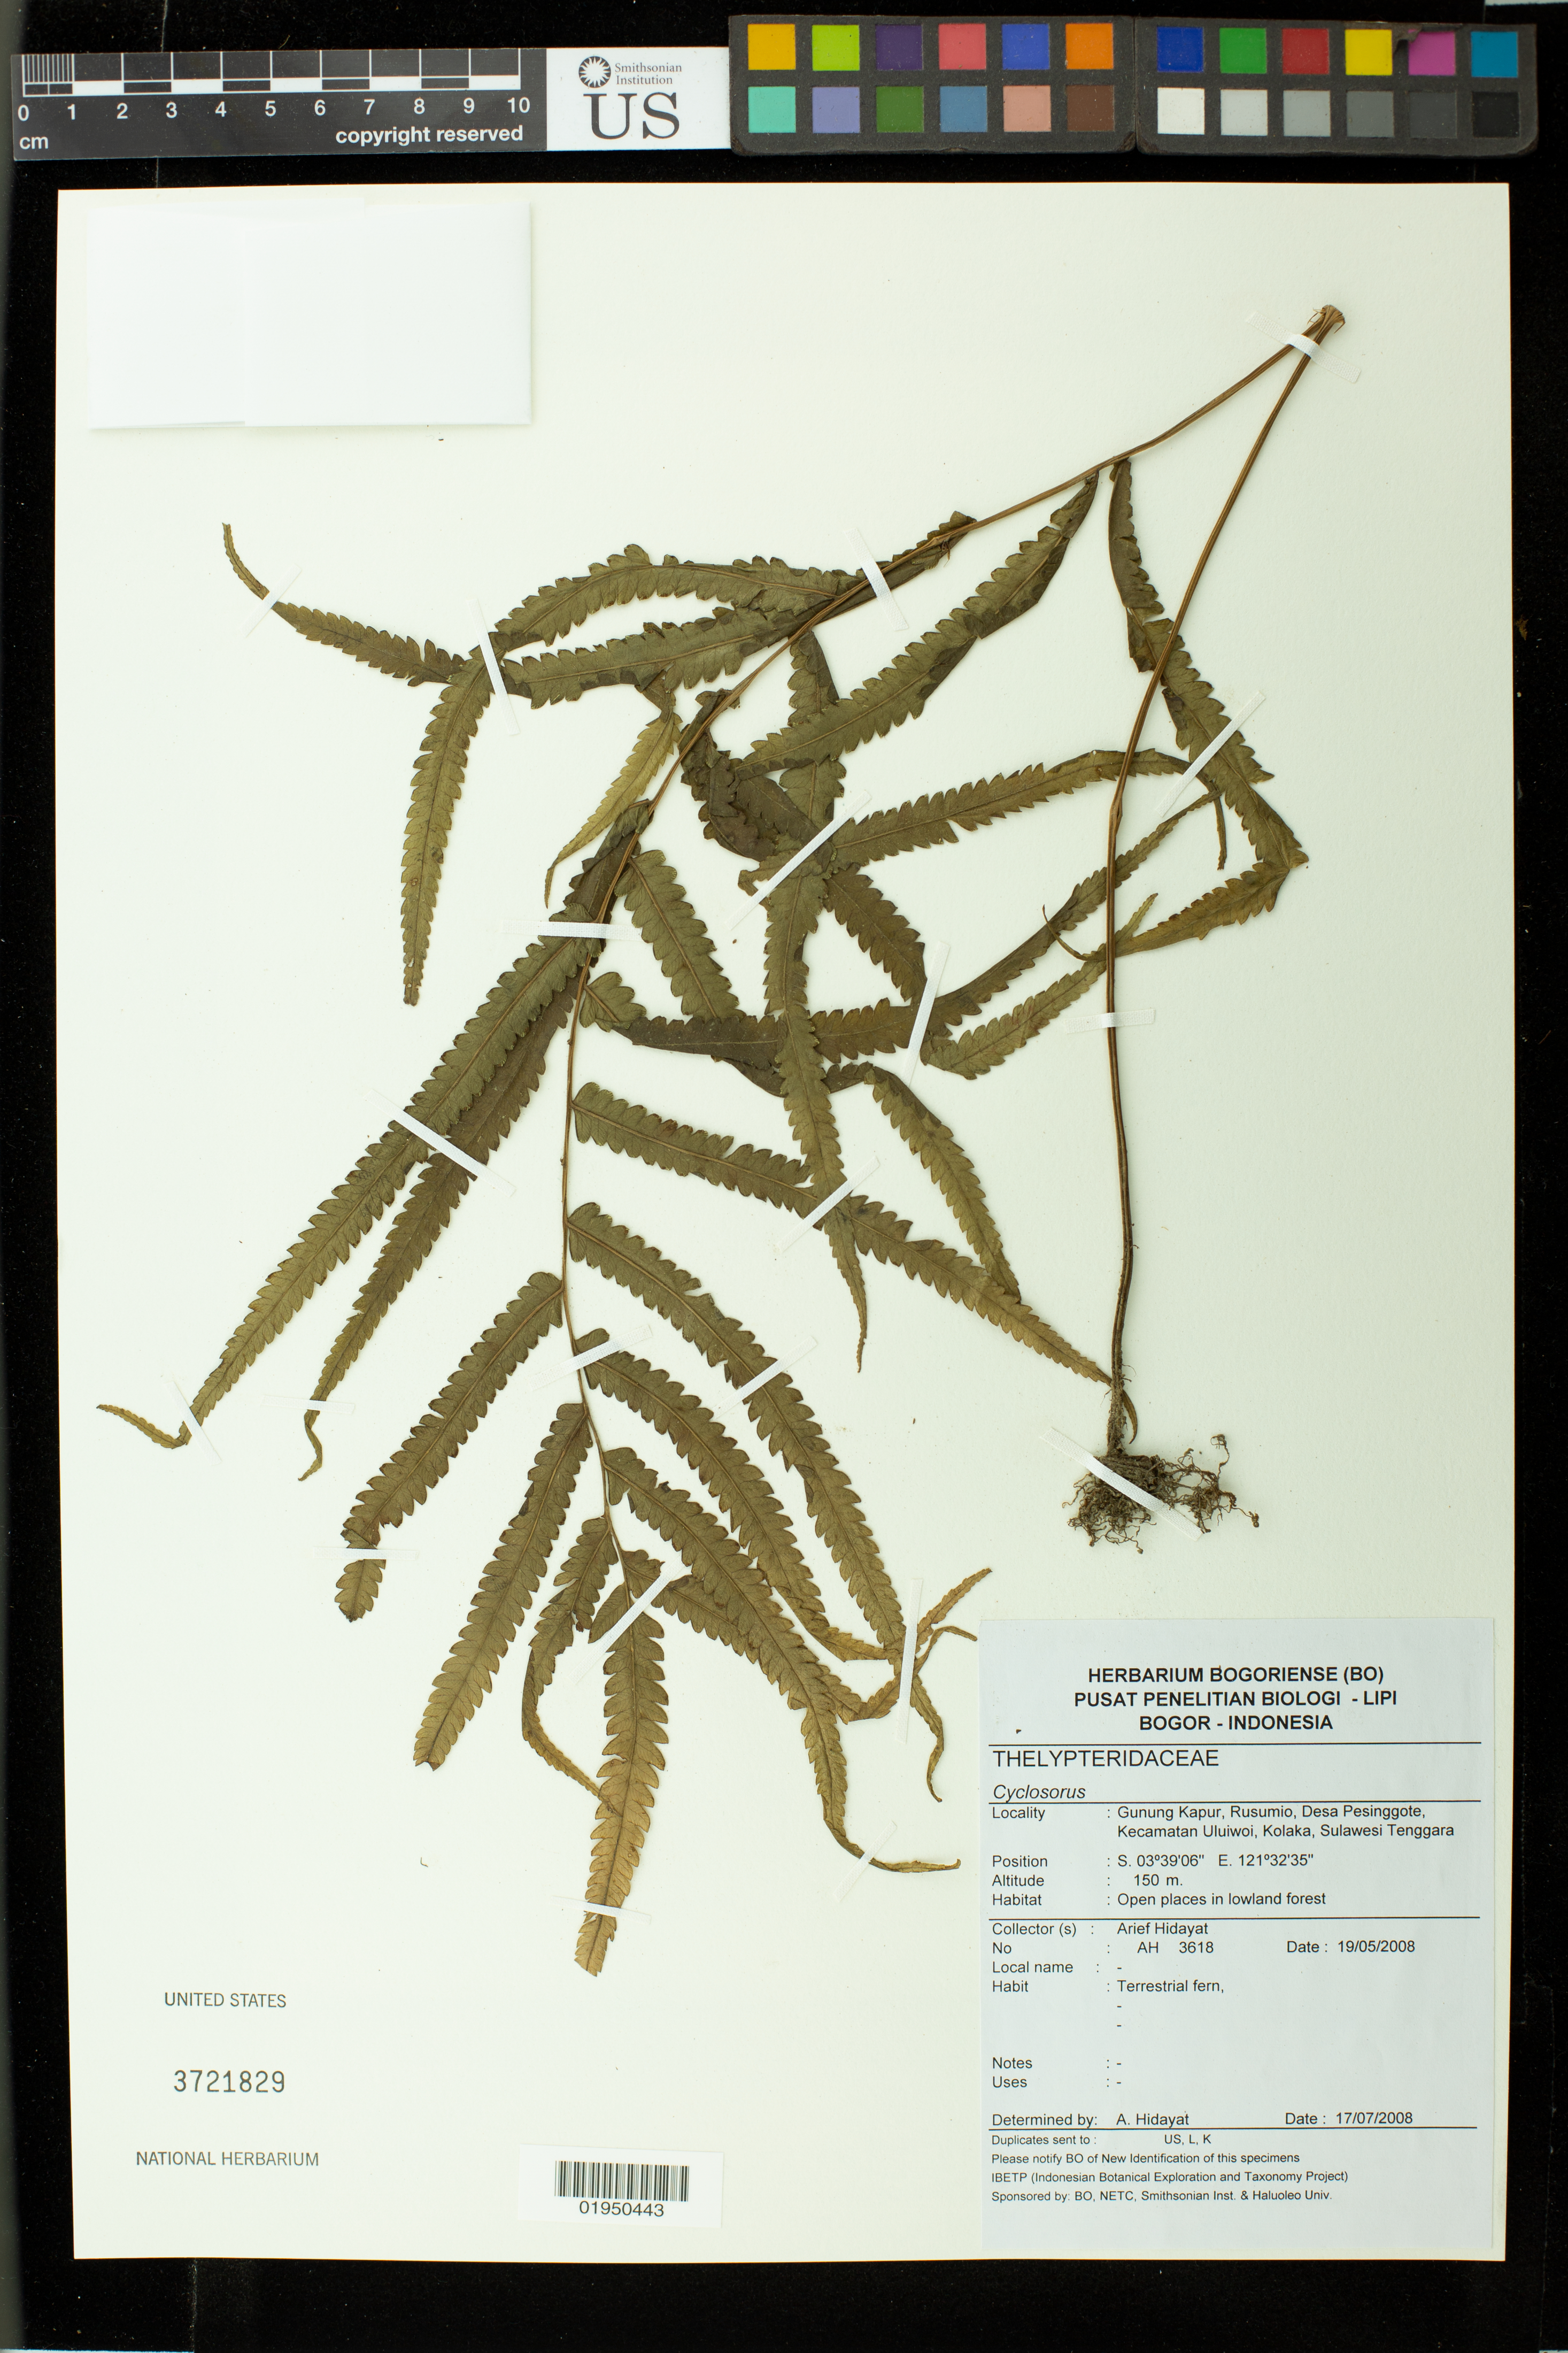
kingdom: Plantae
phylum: Tracheophyta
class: Polypodiopsida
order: Polypodiales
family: Thelypteridaceae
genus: Cyclosorus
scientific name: Cyclosorus sp.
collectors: A. Hidayat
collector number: AH 3618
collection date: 2008-05-19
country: Indonesia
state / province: Sulawesi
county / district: Sulawesi Tenggara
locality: Gunung Kapur, Rusumio, Desa Pesinggote, Kecamatan Uluiwoi, Kolaka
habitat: Open places in lowland forest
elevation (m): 150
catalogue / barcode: US 3721829